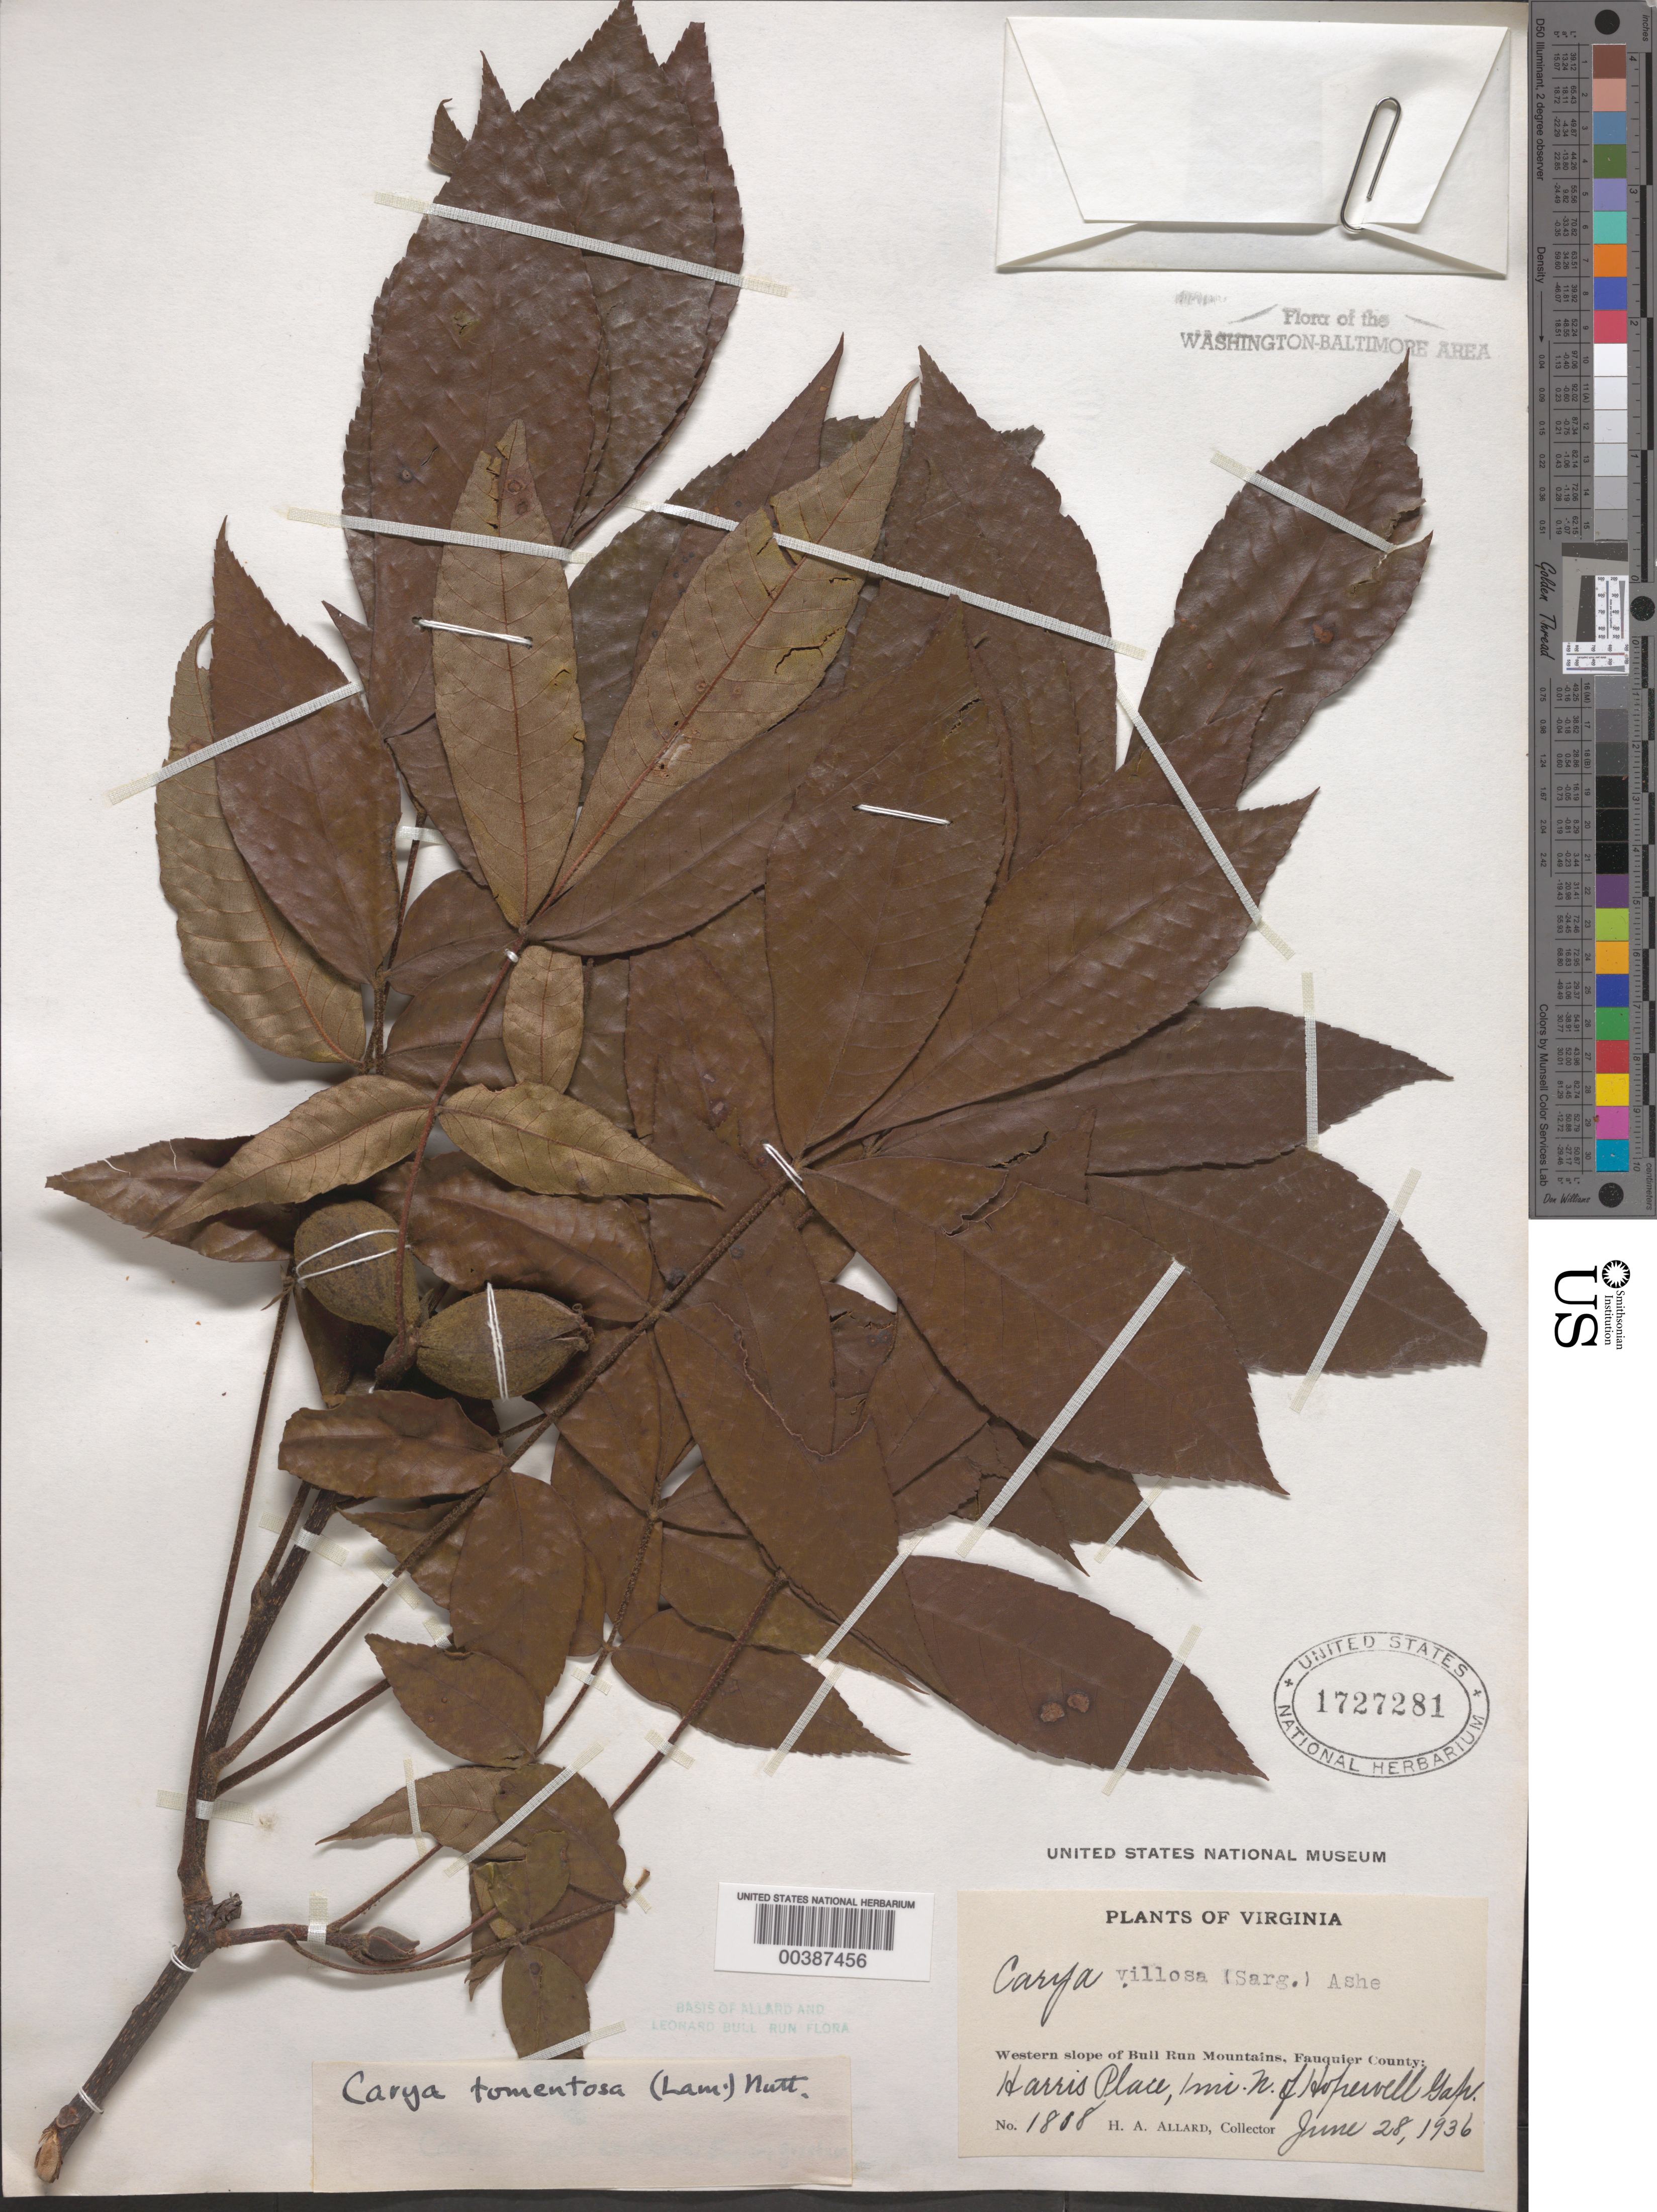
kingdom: Plantae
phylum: Tracheophyta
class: Magnoliopsida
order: Fagales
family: Juglandaceae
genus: Carya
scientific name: Carya tomentosa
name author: (Lam.) Nutt.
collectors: H. A. Allard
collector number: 1808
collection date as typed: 28 Jun 1936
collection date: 1936-06-28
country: United States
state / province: Virginia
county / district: Fauquier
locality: Harris Place, north of Hopewell Gap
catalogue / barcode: US 1727281